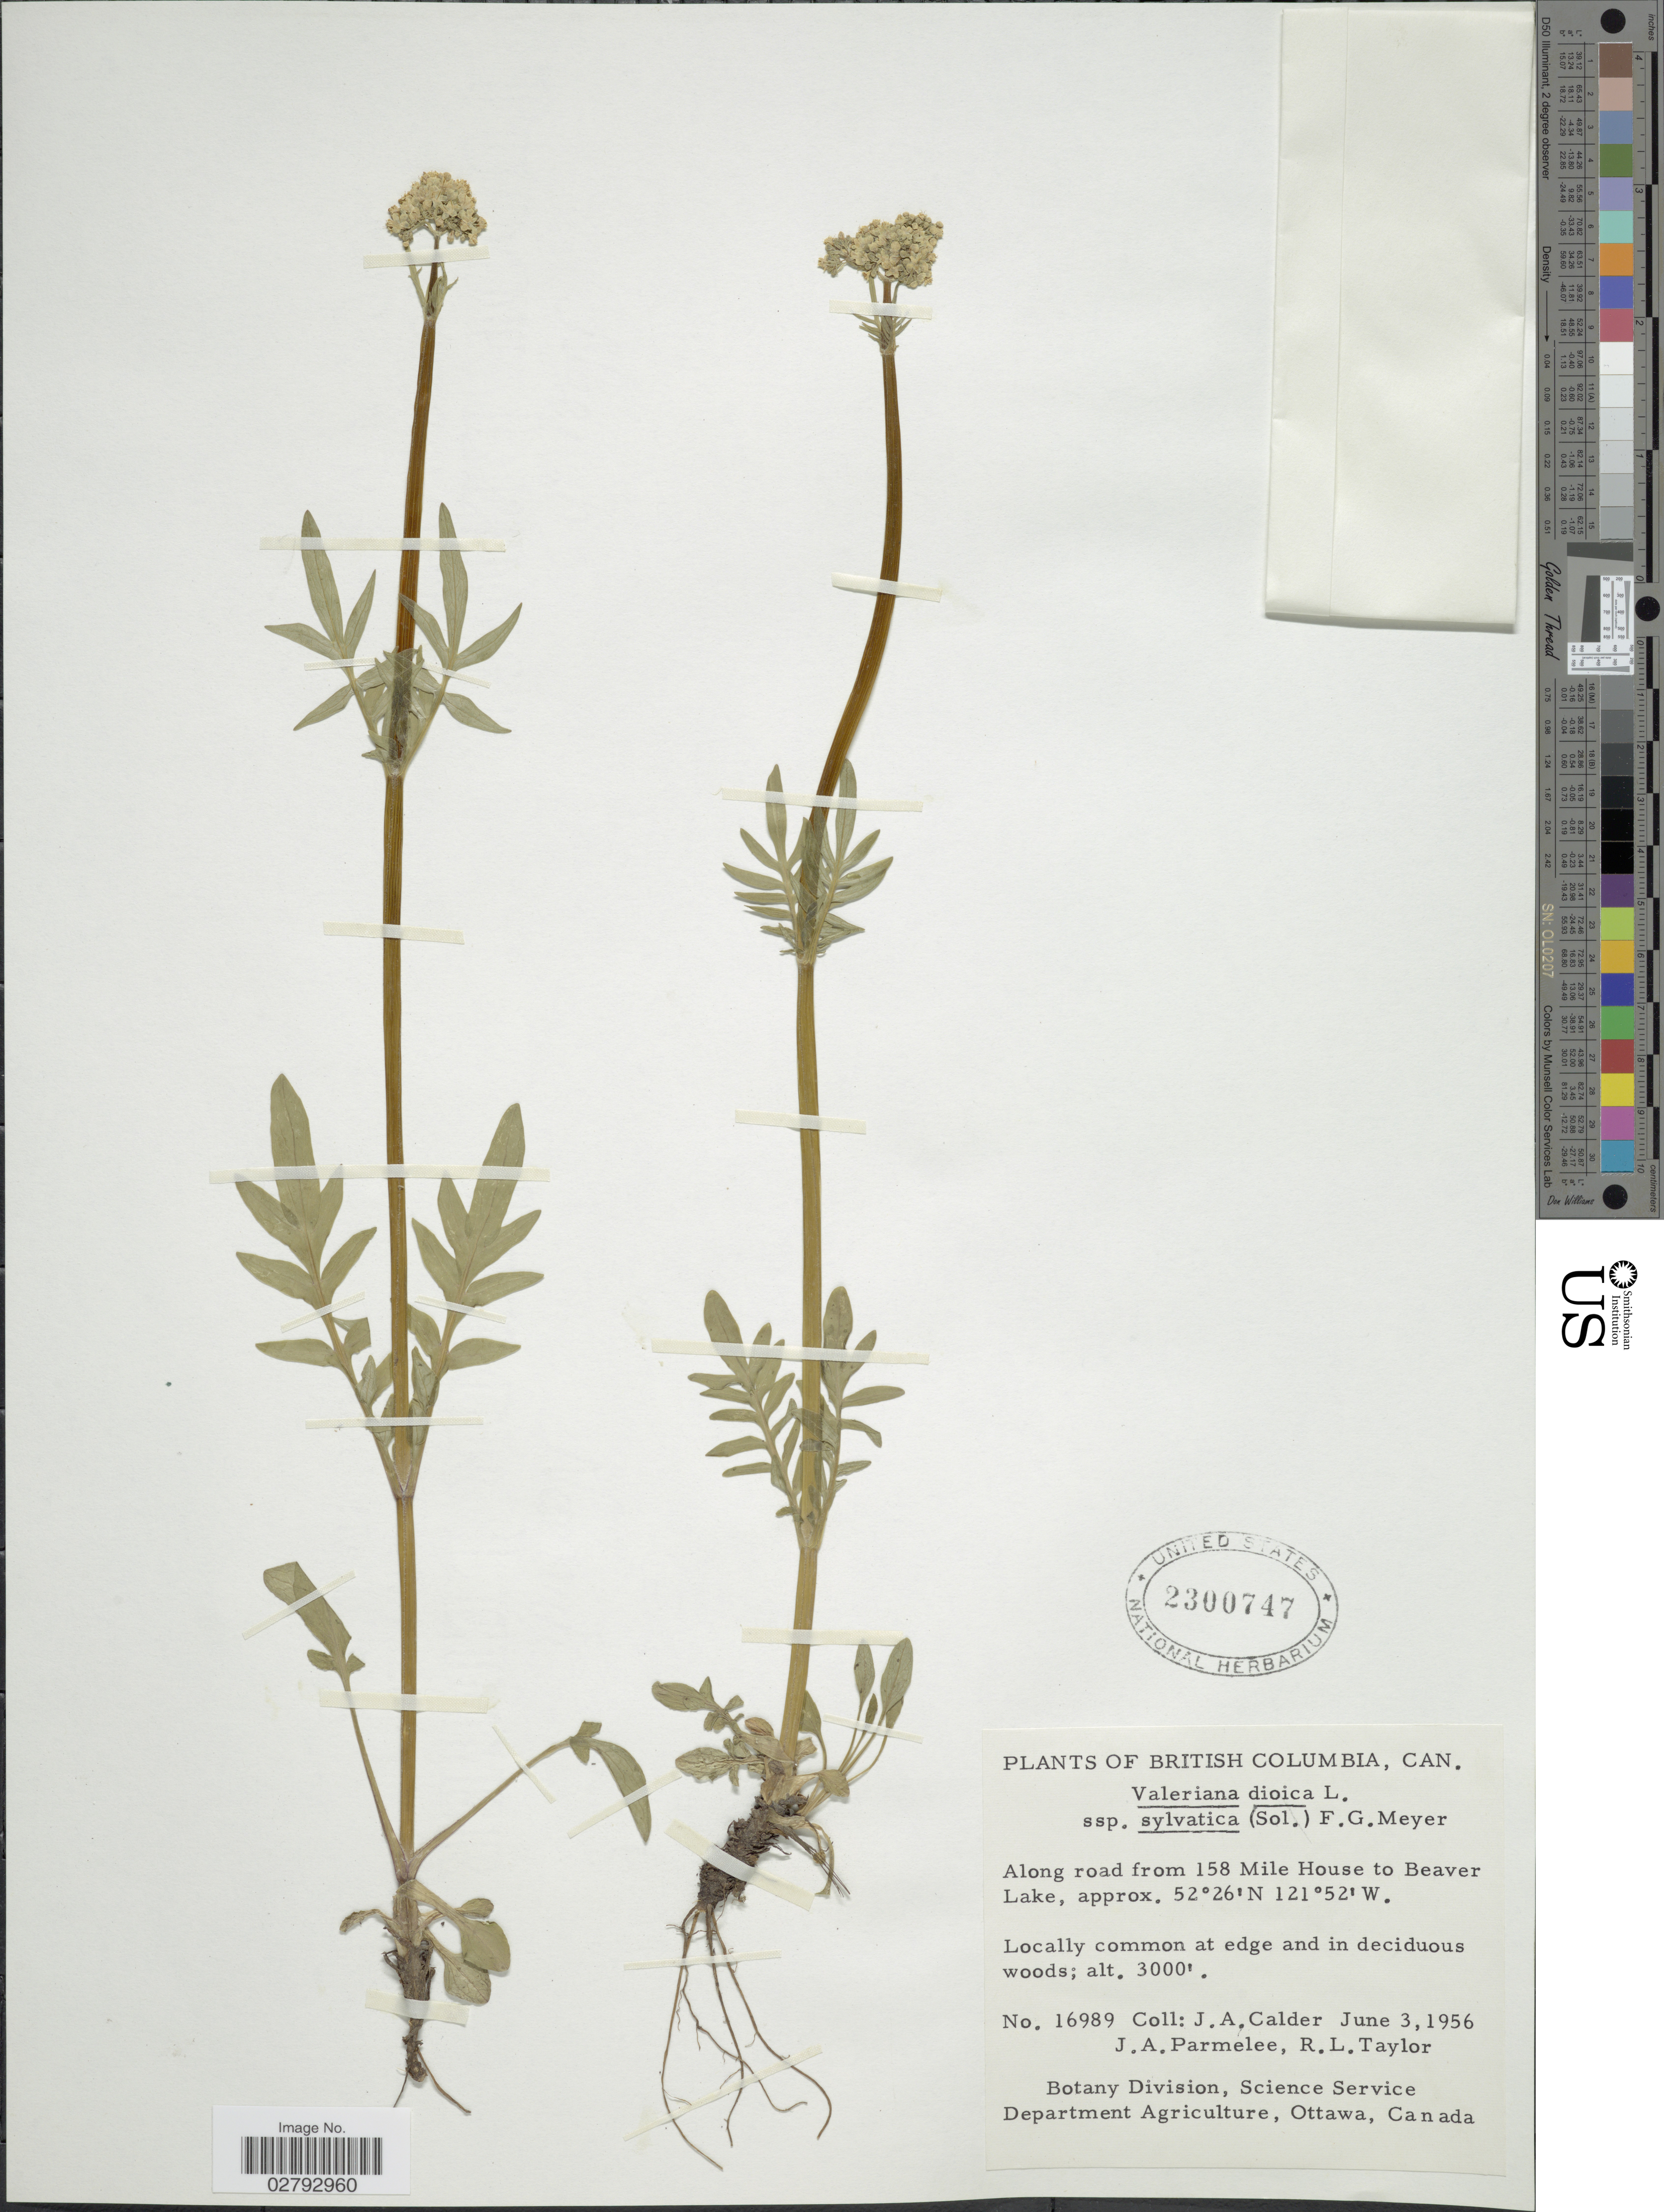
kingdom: Plantae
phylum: Tracheophyta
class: Magnoliopsida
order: Dipsacales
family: Caprifoliaceae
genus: Valeriana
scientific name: Valeriana dioica subsp. sylvatica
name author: (Sol. ex Richardson) F.G. Mey.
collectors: J. A. Calder, J. A. Parmelee & R. Taylor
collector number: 16989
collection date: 1956-06-03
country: Canada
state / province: British Columbia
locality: Along road from 158 Mile House to Beaver Lake.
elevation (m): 914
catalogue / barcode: US 2300747